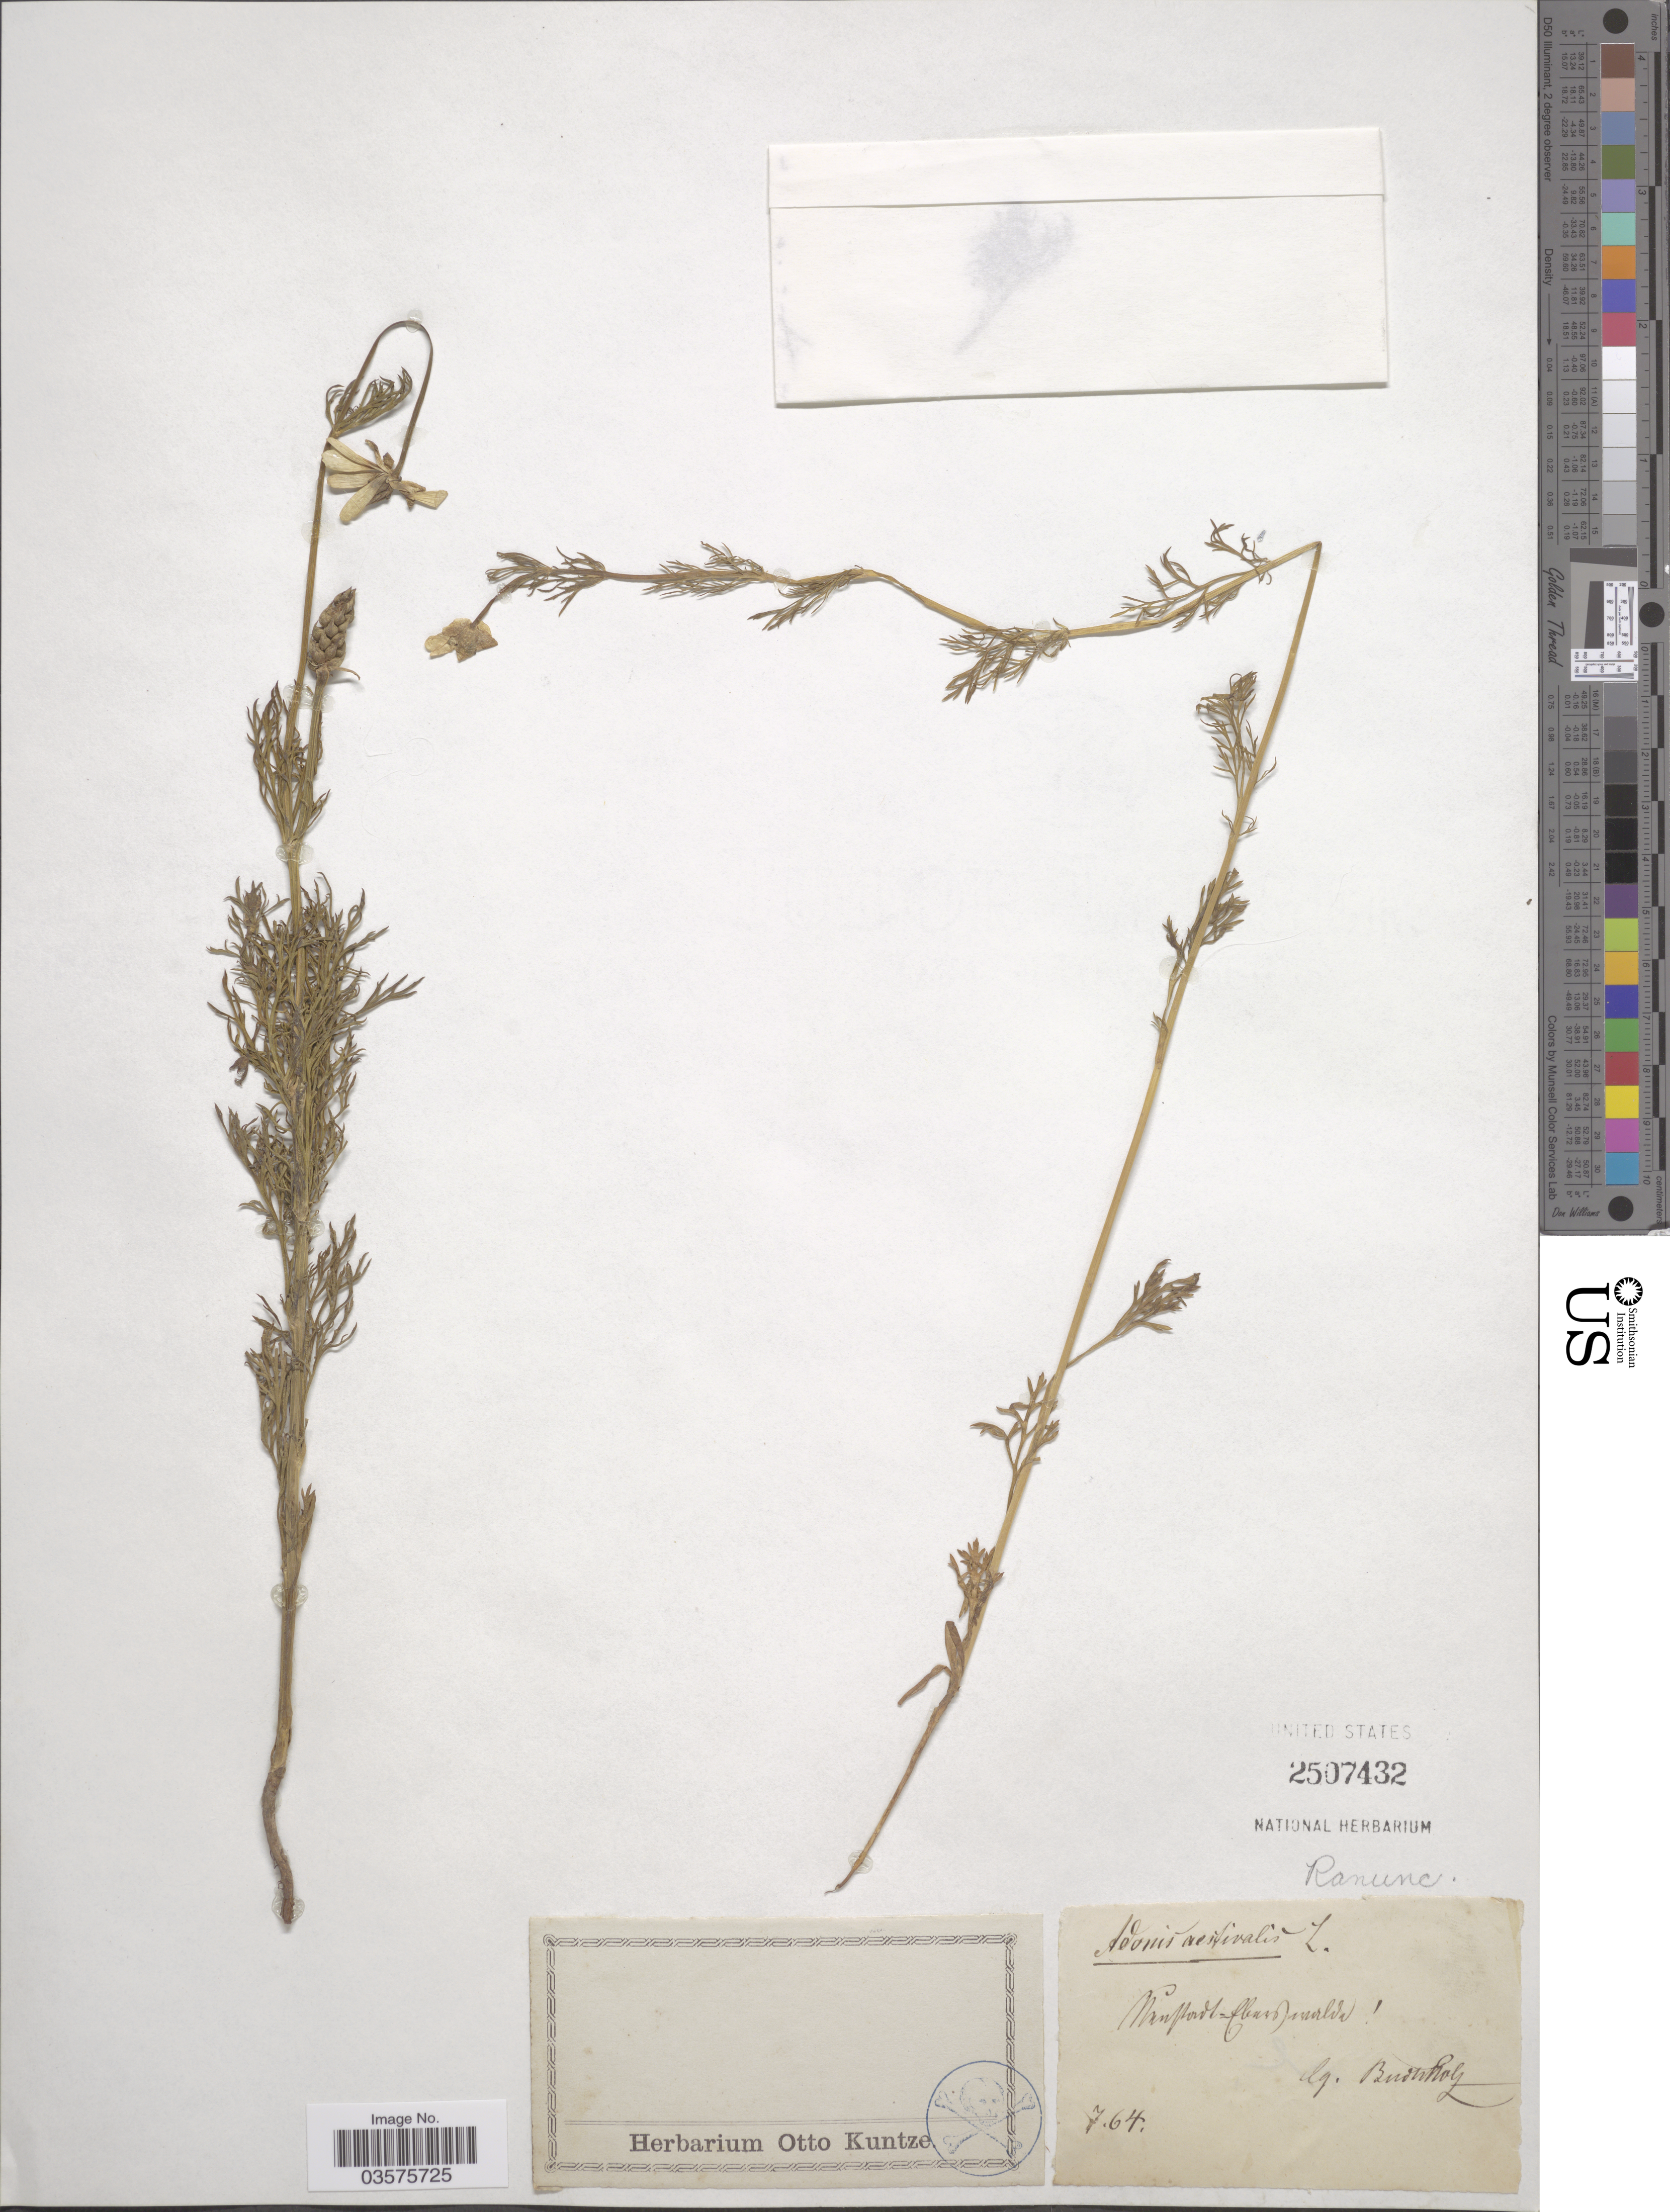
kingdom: Plantae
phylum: Tracheophyta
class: Magnoliopsida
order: Ranunculales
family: Ranunculaceae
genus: Adonis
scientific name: Adonis aestivalis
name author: L.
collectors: Buchholz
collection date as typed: Transcribed d/m/y: /7/64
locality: Nanfordt - fleurs nurlda. [interpreted]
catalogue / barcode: US 2507432